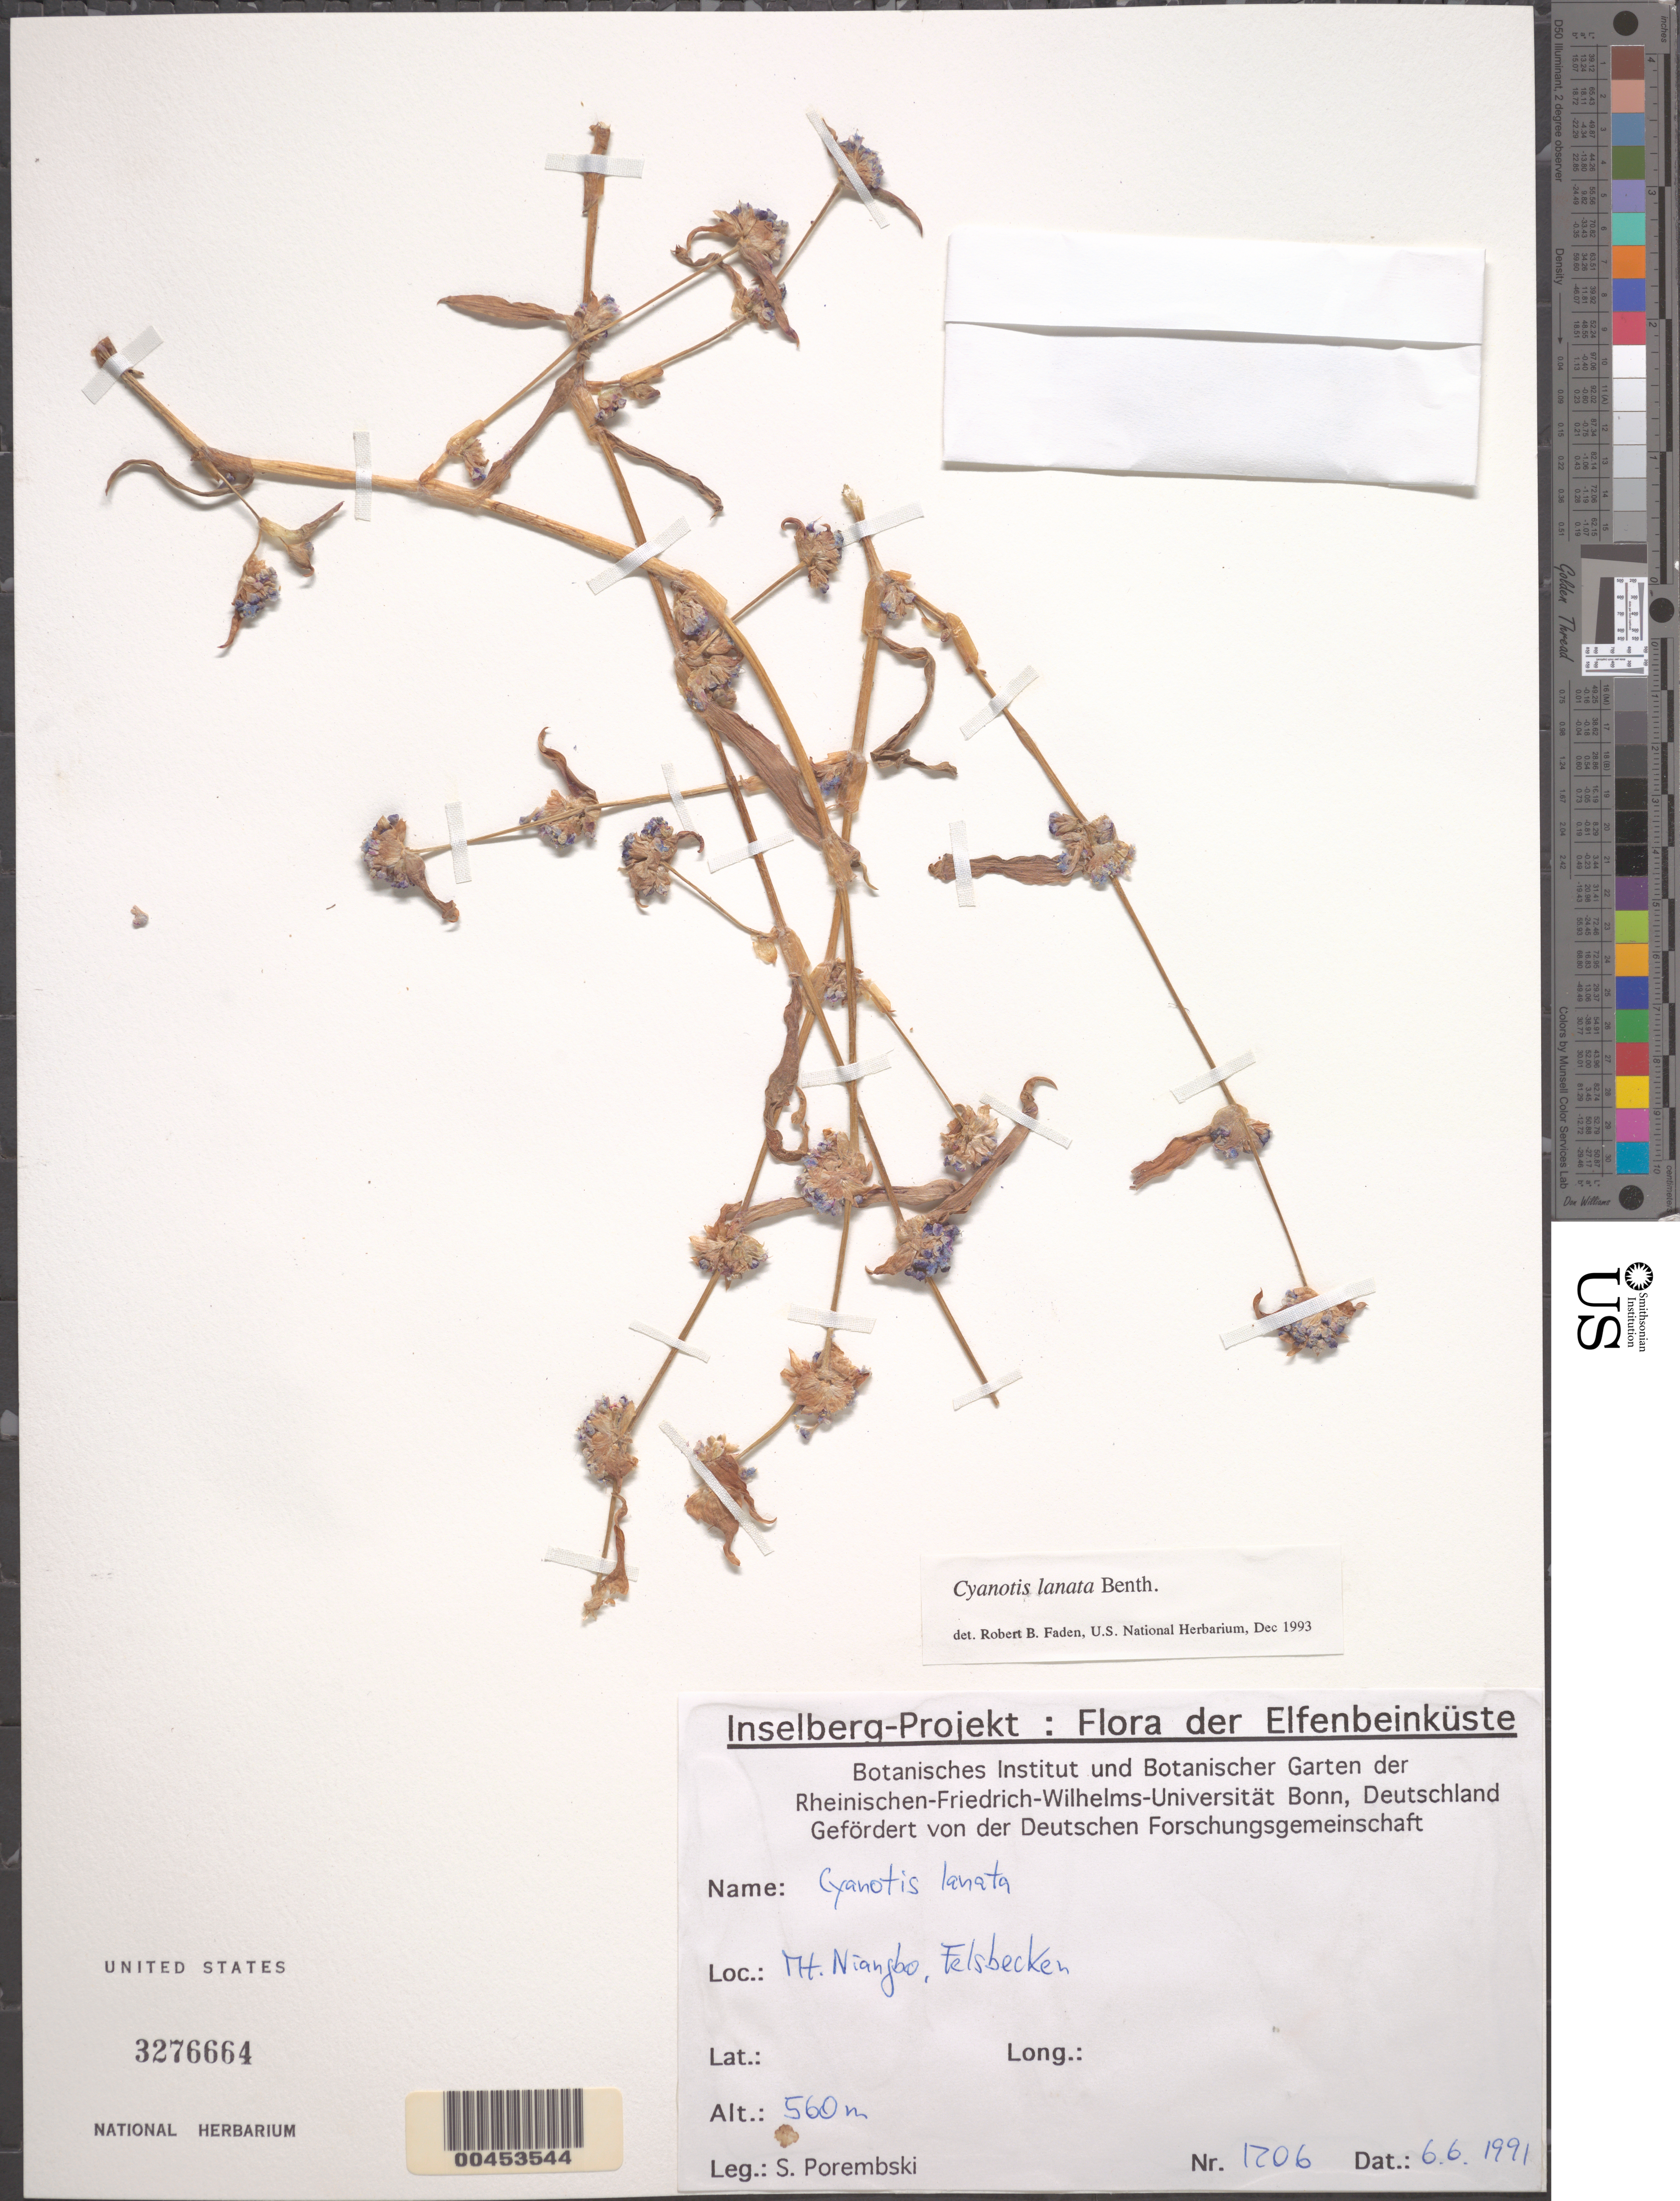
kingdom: Plantae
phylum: Tracheophyta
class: Liliopsida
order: Commelinales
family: Commelinaceae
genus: Cyanotis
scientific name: Cyanotis lanata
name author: Benth.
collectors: S. Porembski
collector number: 1206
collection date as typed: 06 Jun 1991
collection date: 1991-06-06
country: Ivory Coast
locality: Mt Niangbo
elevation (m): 560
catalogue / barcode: US 3276664